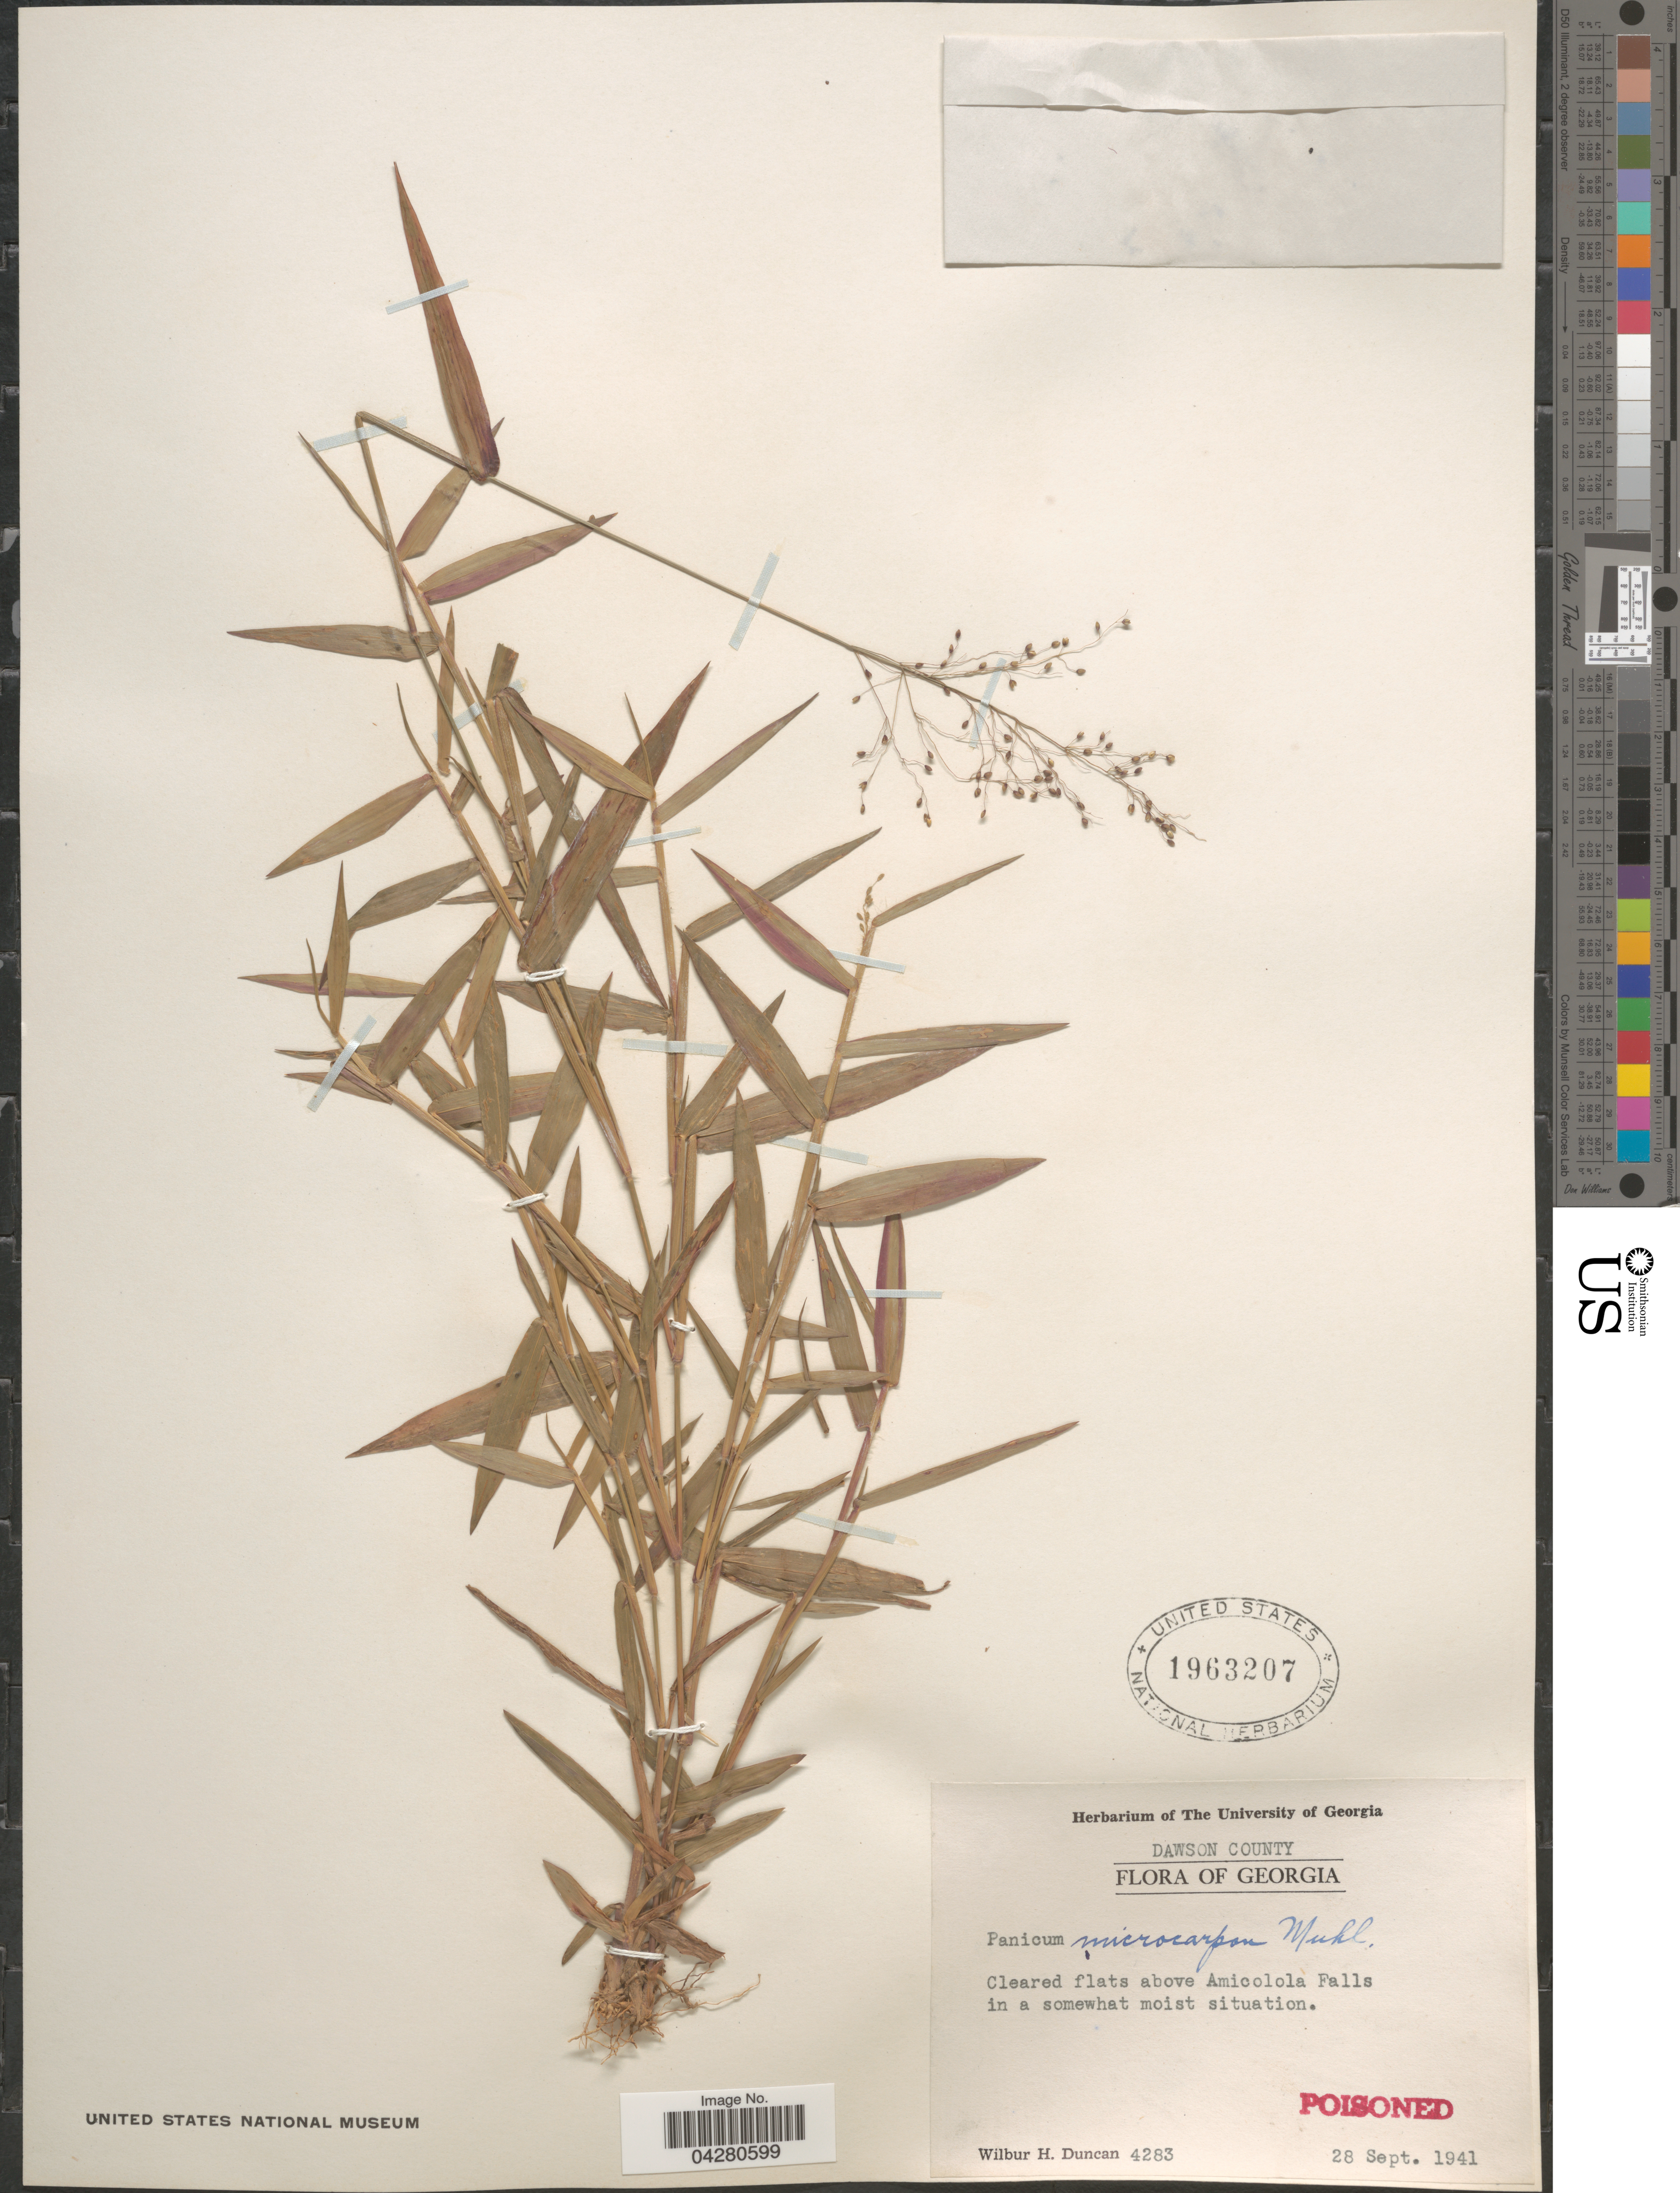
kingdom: Plantae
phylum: Tracheophyta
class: Liliopsida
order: Poales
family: Poaceae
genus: Dichanthelium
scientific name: Dichanthelium dichotomum var. dichotomum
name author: (L.) Gould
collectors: W. H. Duncan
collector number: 4283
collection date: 1941-09-28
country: United States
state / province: Georgia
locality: Dawson County. Cleared flats above Amicolola Falls.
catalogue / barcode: US 1963207